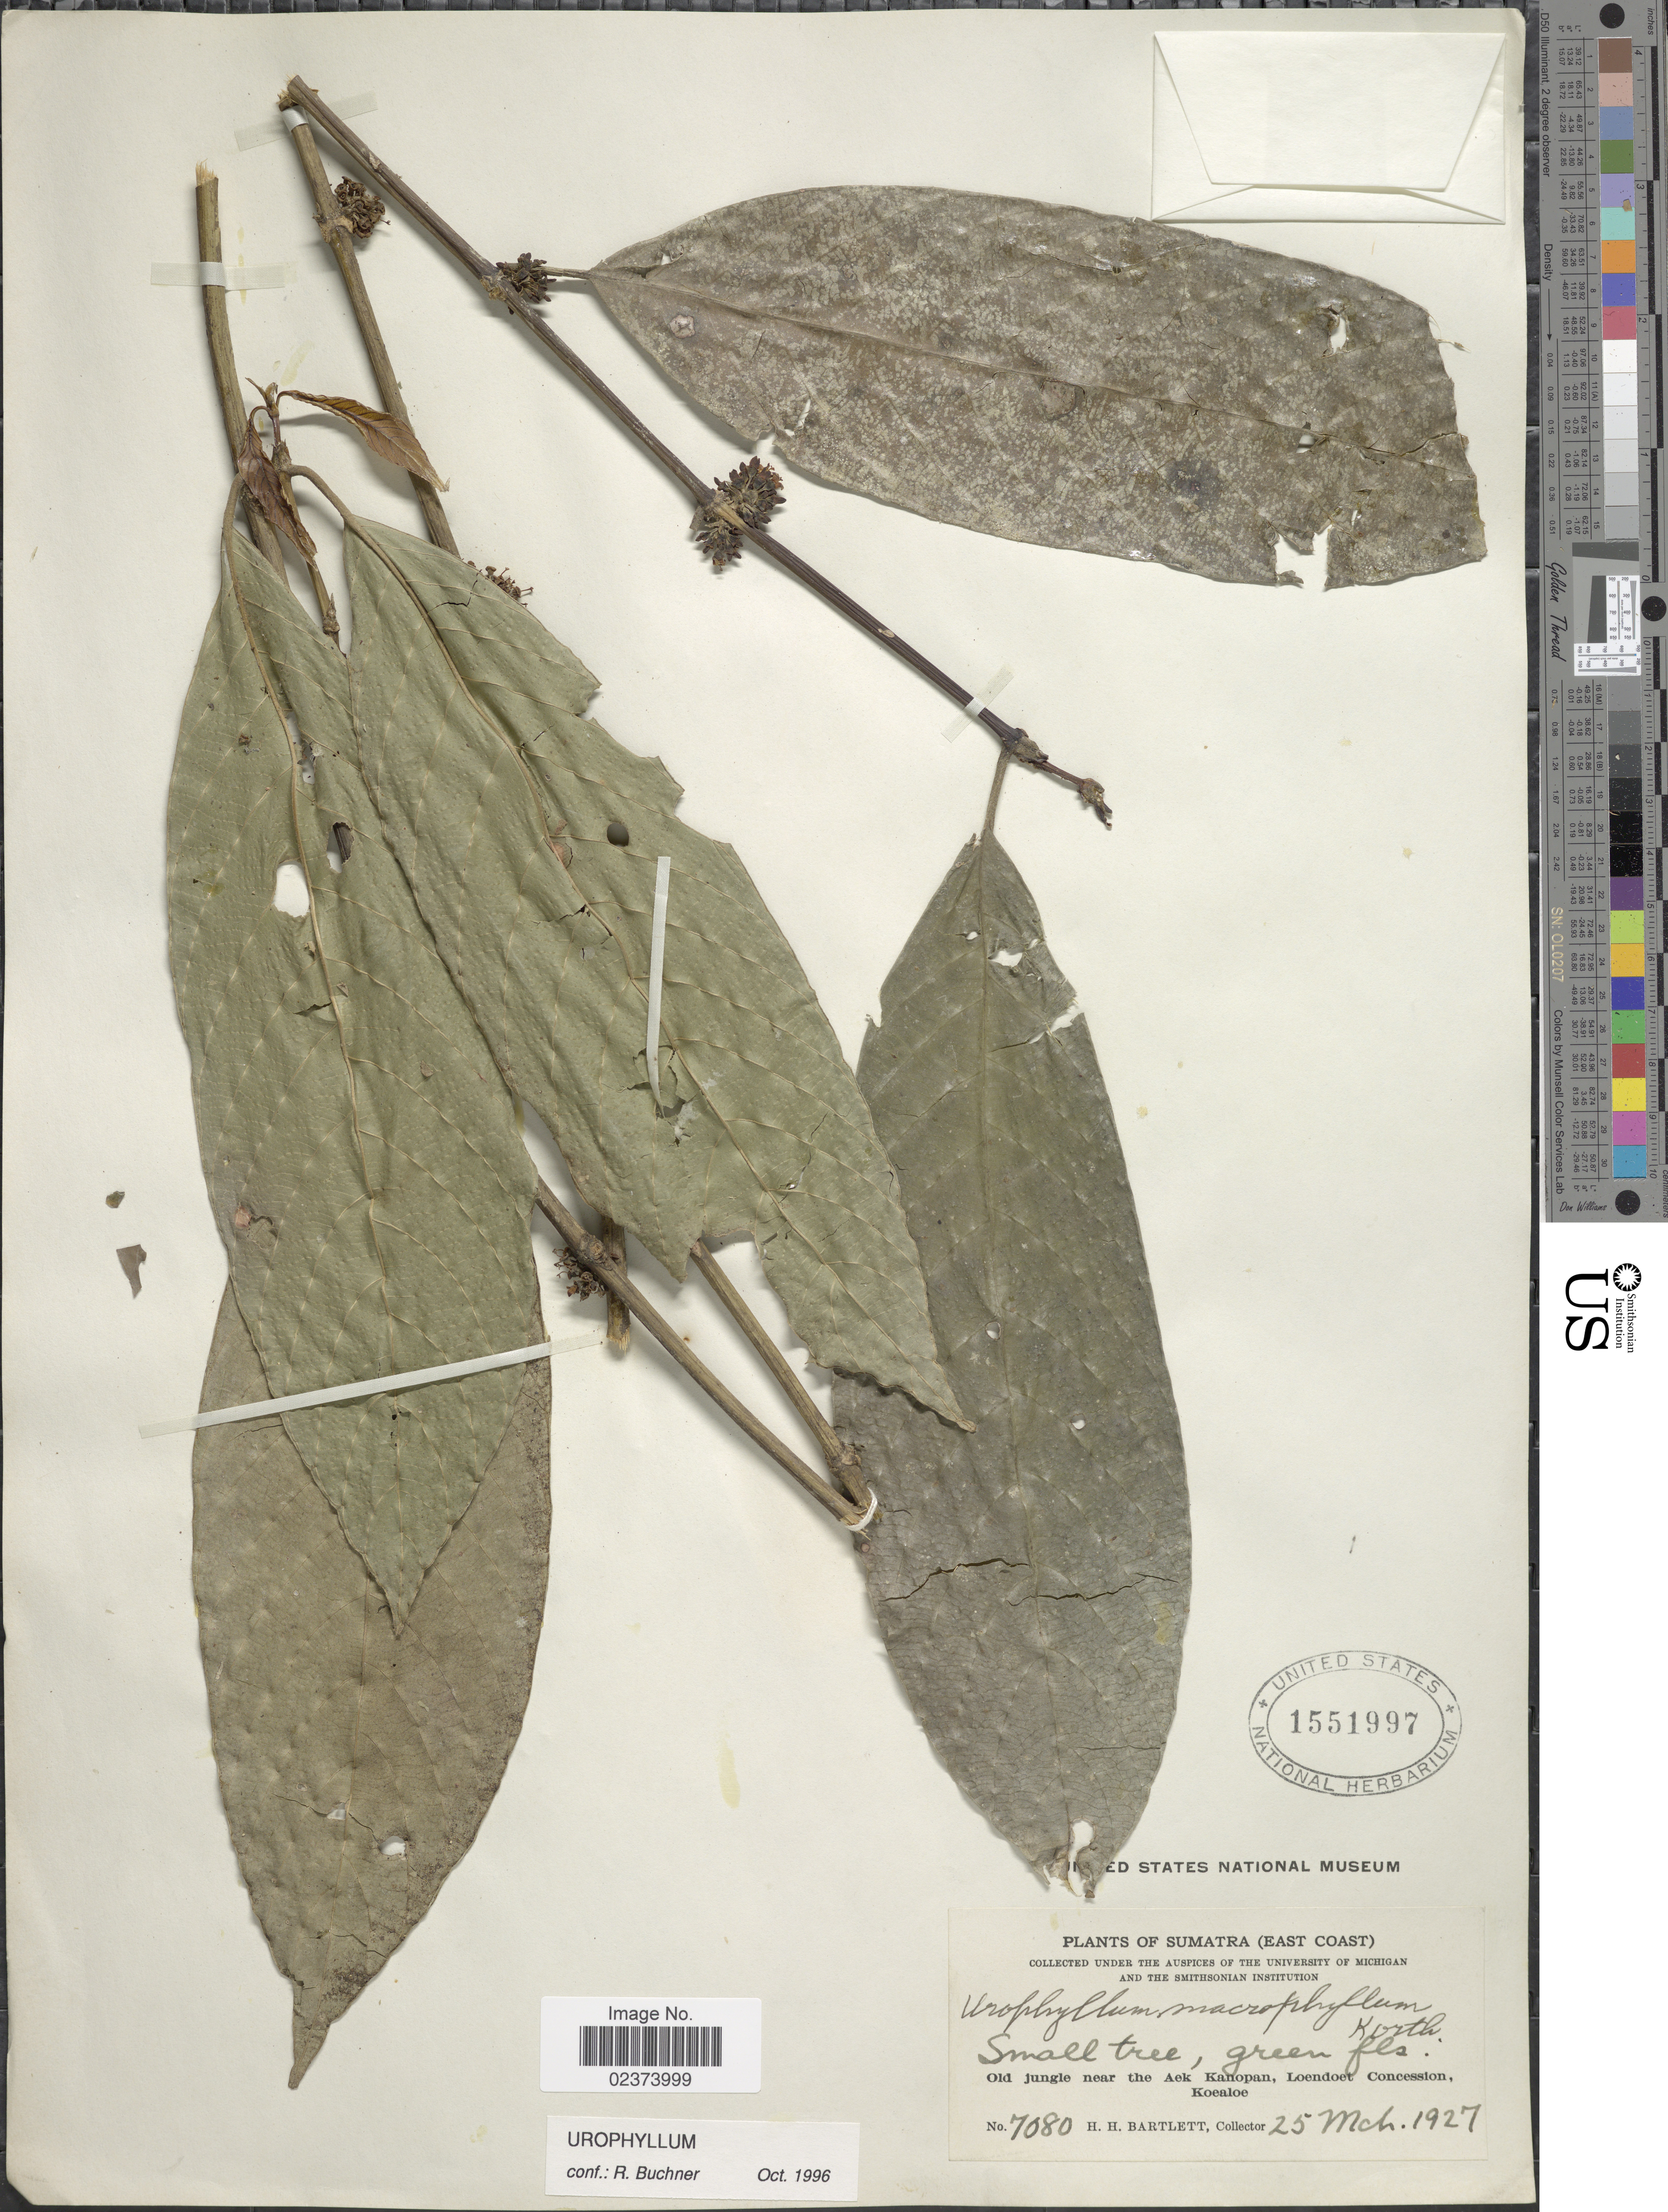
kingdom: Plantae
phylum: Tracheophyta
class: Magnoliopsida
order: Gentianales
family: Rubiaceae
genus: Urophyllum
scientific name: Urophyllum macrophyllum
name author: Korth.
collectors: H. H. Bartlett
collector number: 7080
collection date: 1927-03-25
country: Indonesia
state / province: Sumatra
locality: East Coast, Old jungle near the Aek Kanopan, Loendoet Concession, Koealoe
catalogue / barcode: US 1551997